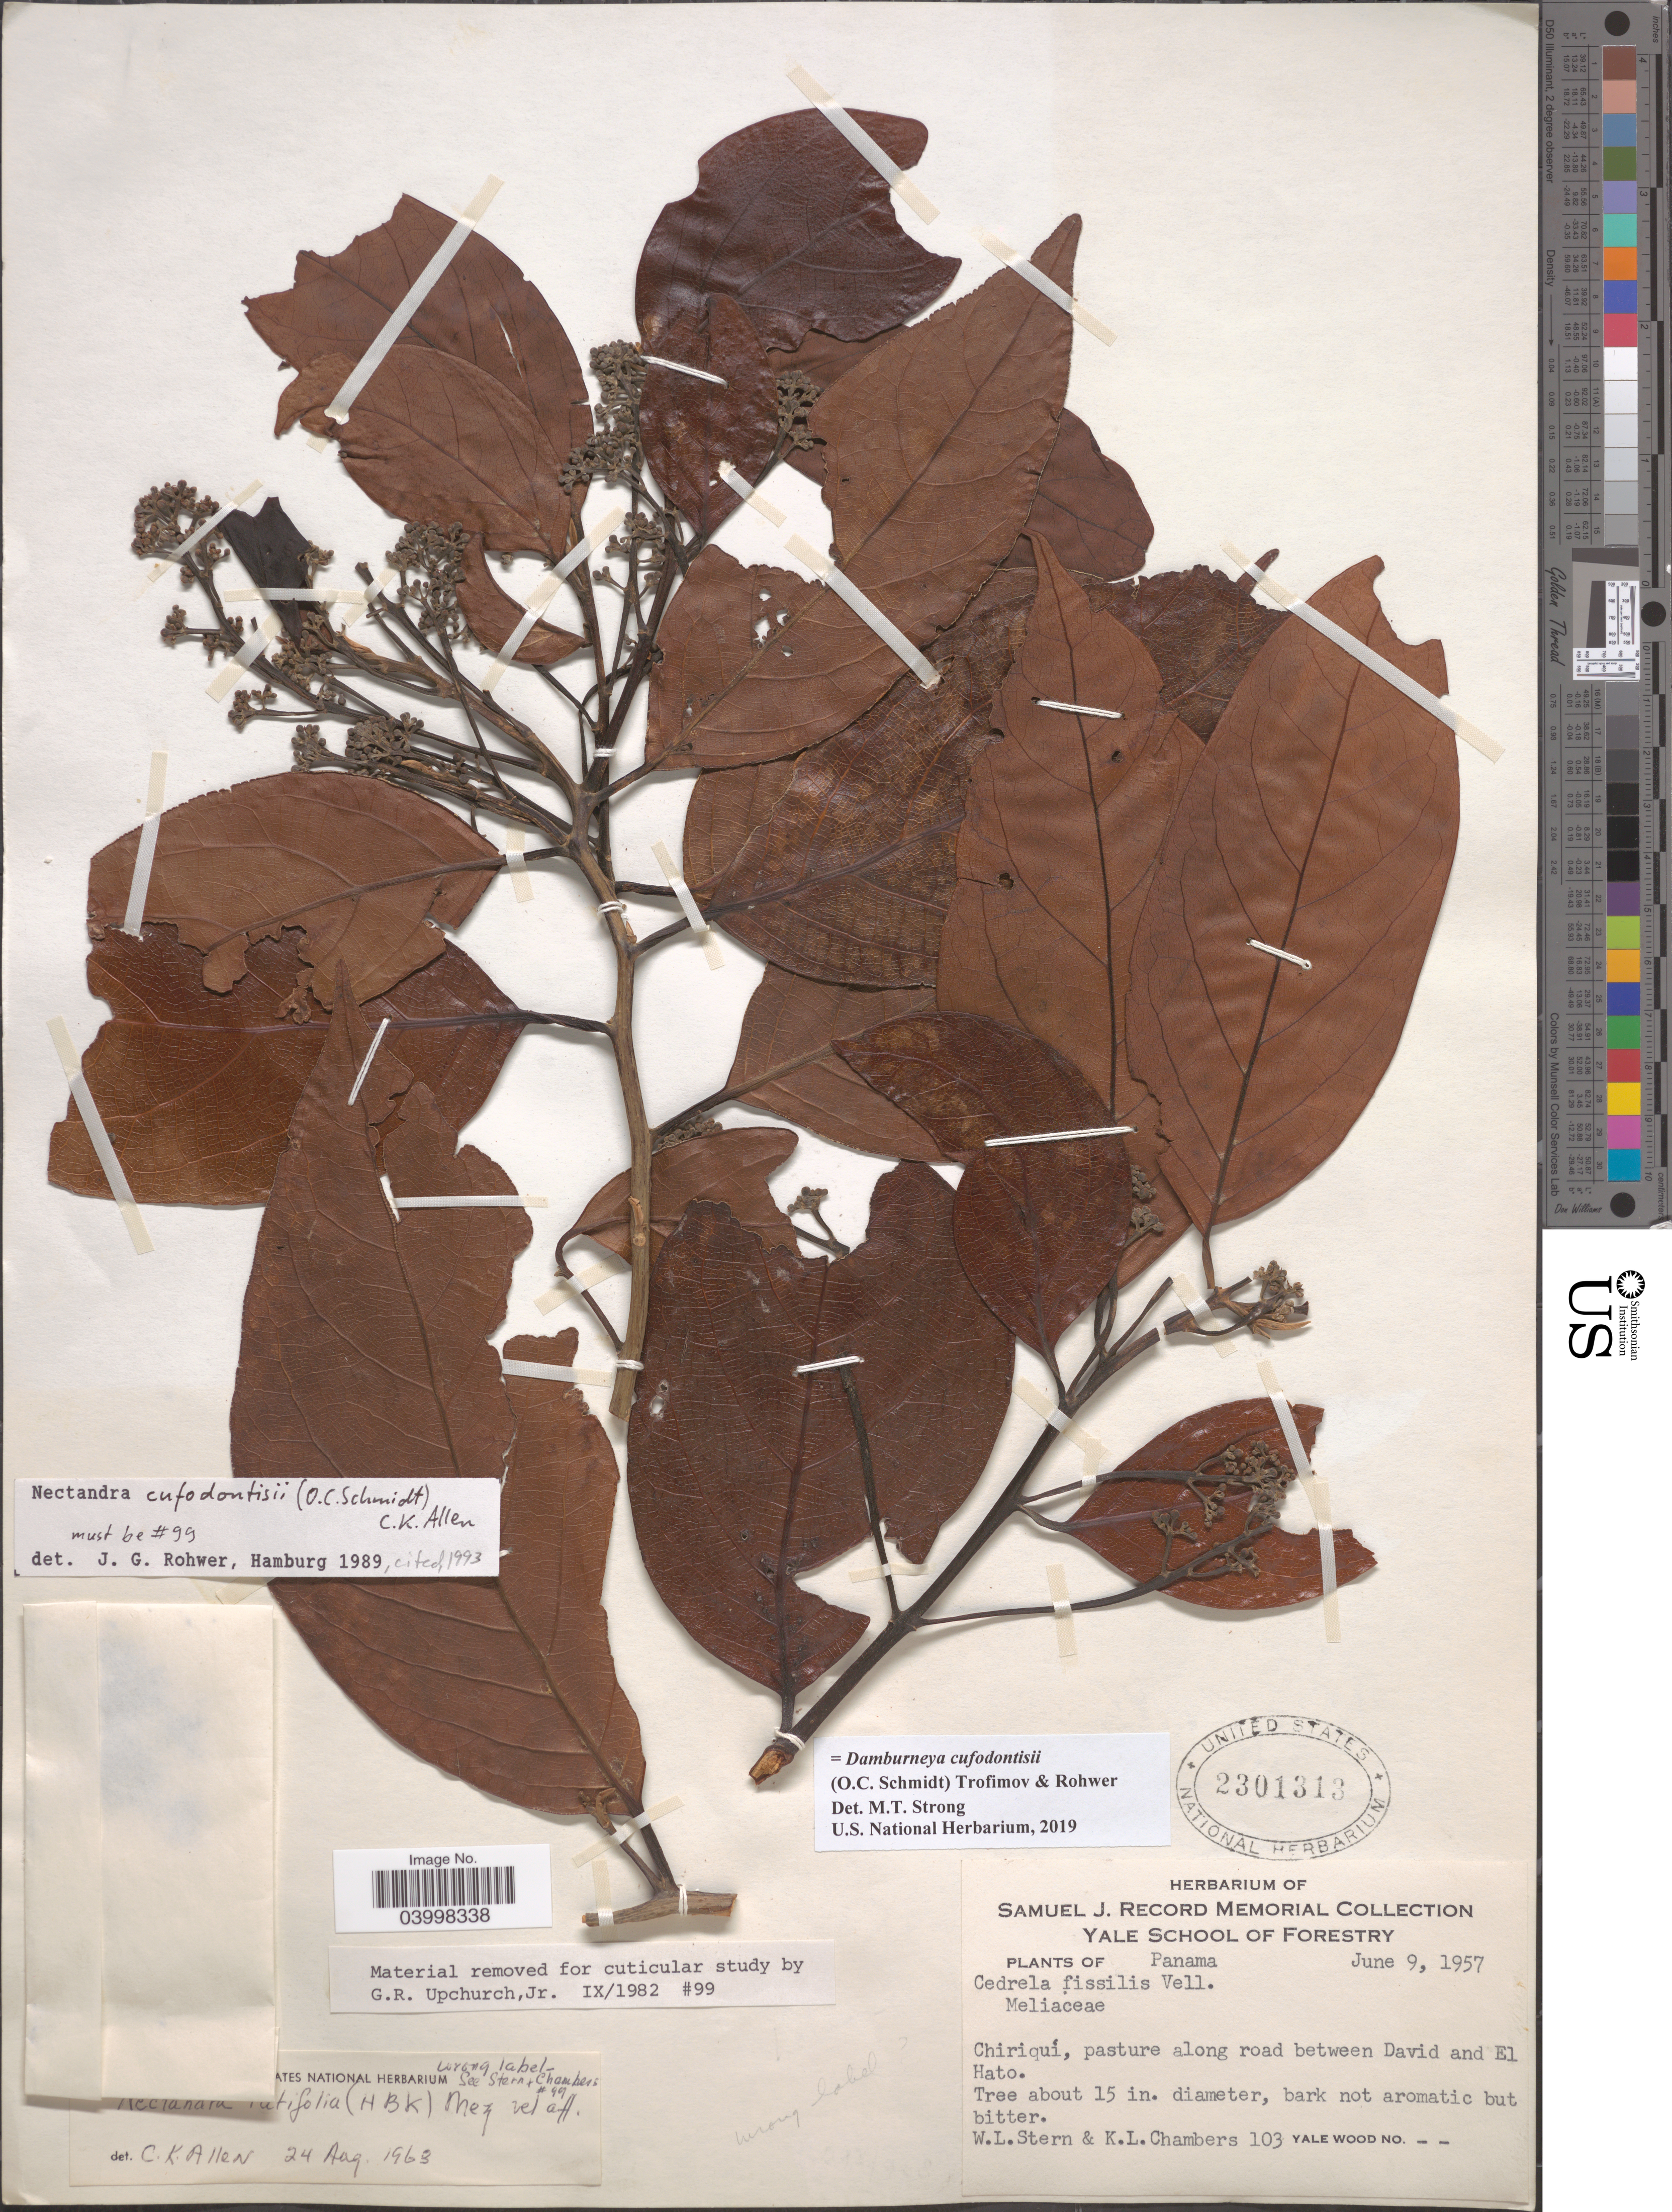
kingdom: Plantae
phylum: Tracheophyta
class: Magnoliopsida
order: Laurales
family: Lauraceae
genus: Damburneya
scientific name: Damburneya cufodontisii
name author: (O.C. Schmidt in Cufod.) Trofimov & Rohwer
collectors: W. L. Stern & K. Chambers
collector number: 103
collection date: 1957-06-09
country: Panama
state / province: Chiriqui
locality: Pasture along road between David and El Hato.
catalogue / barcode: US 2301313